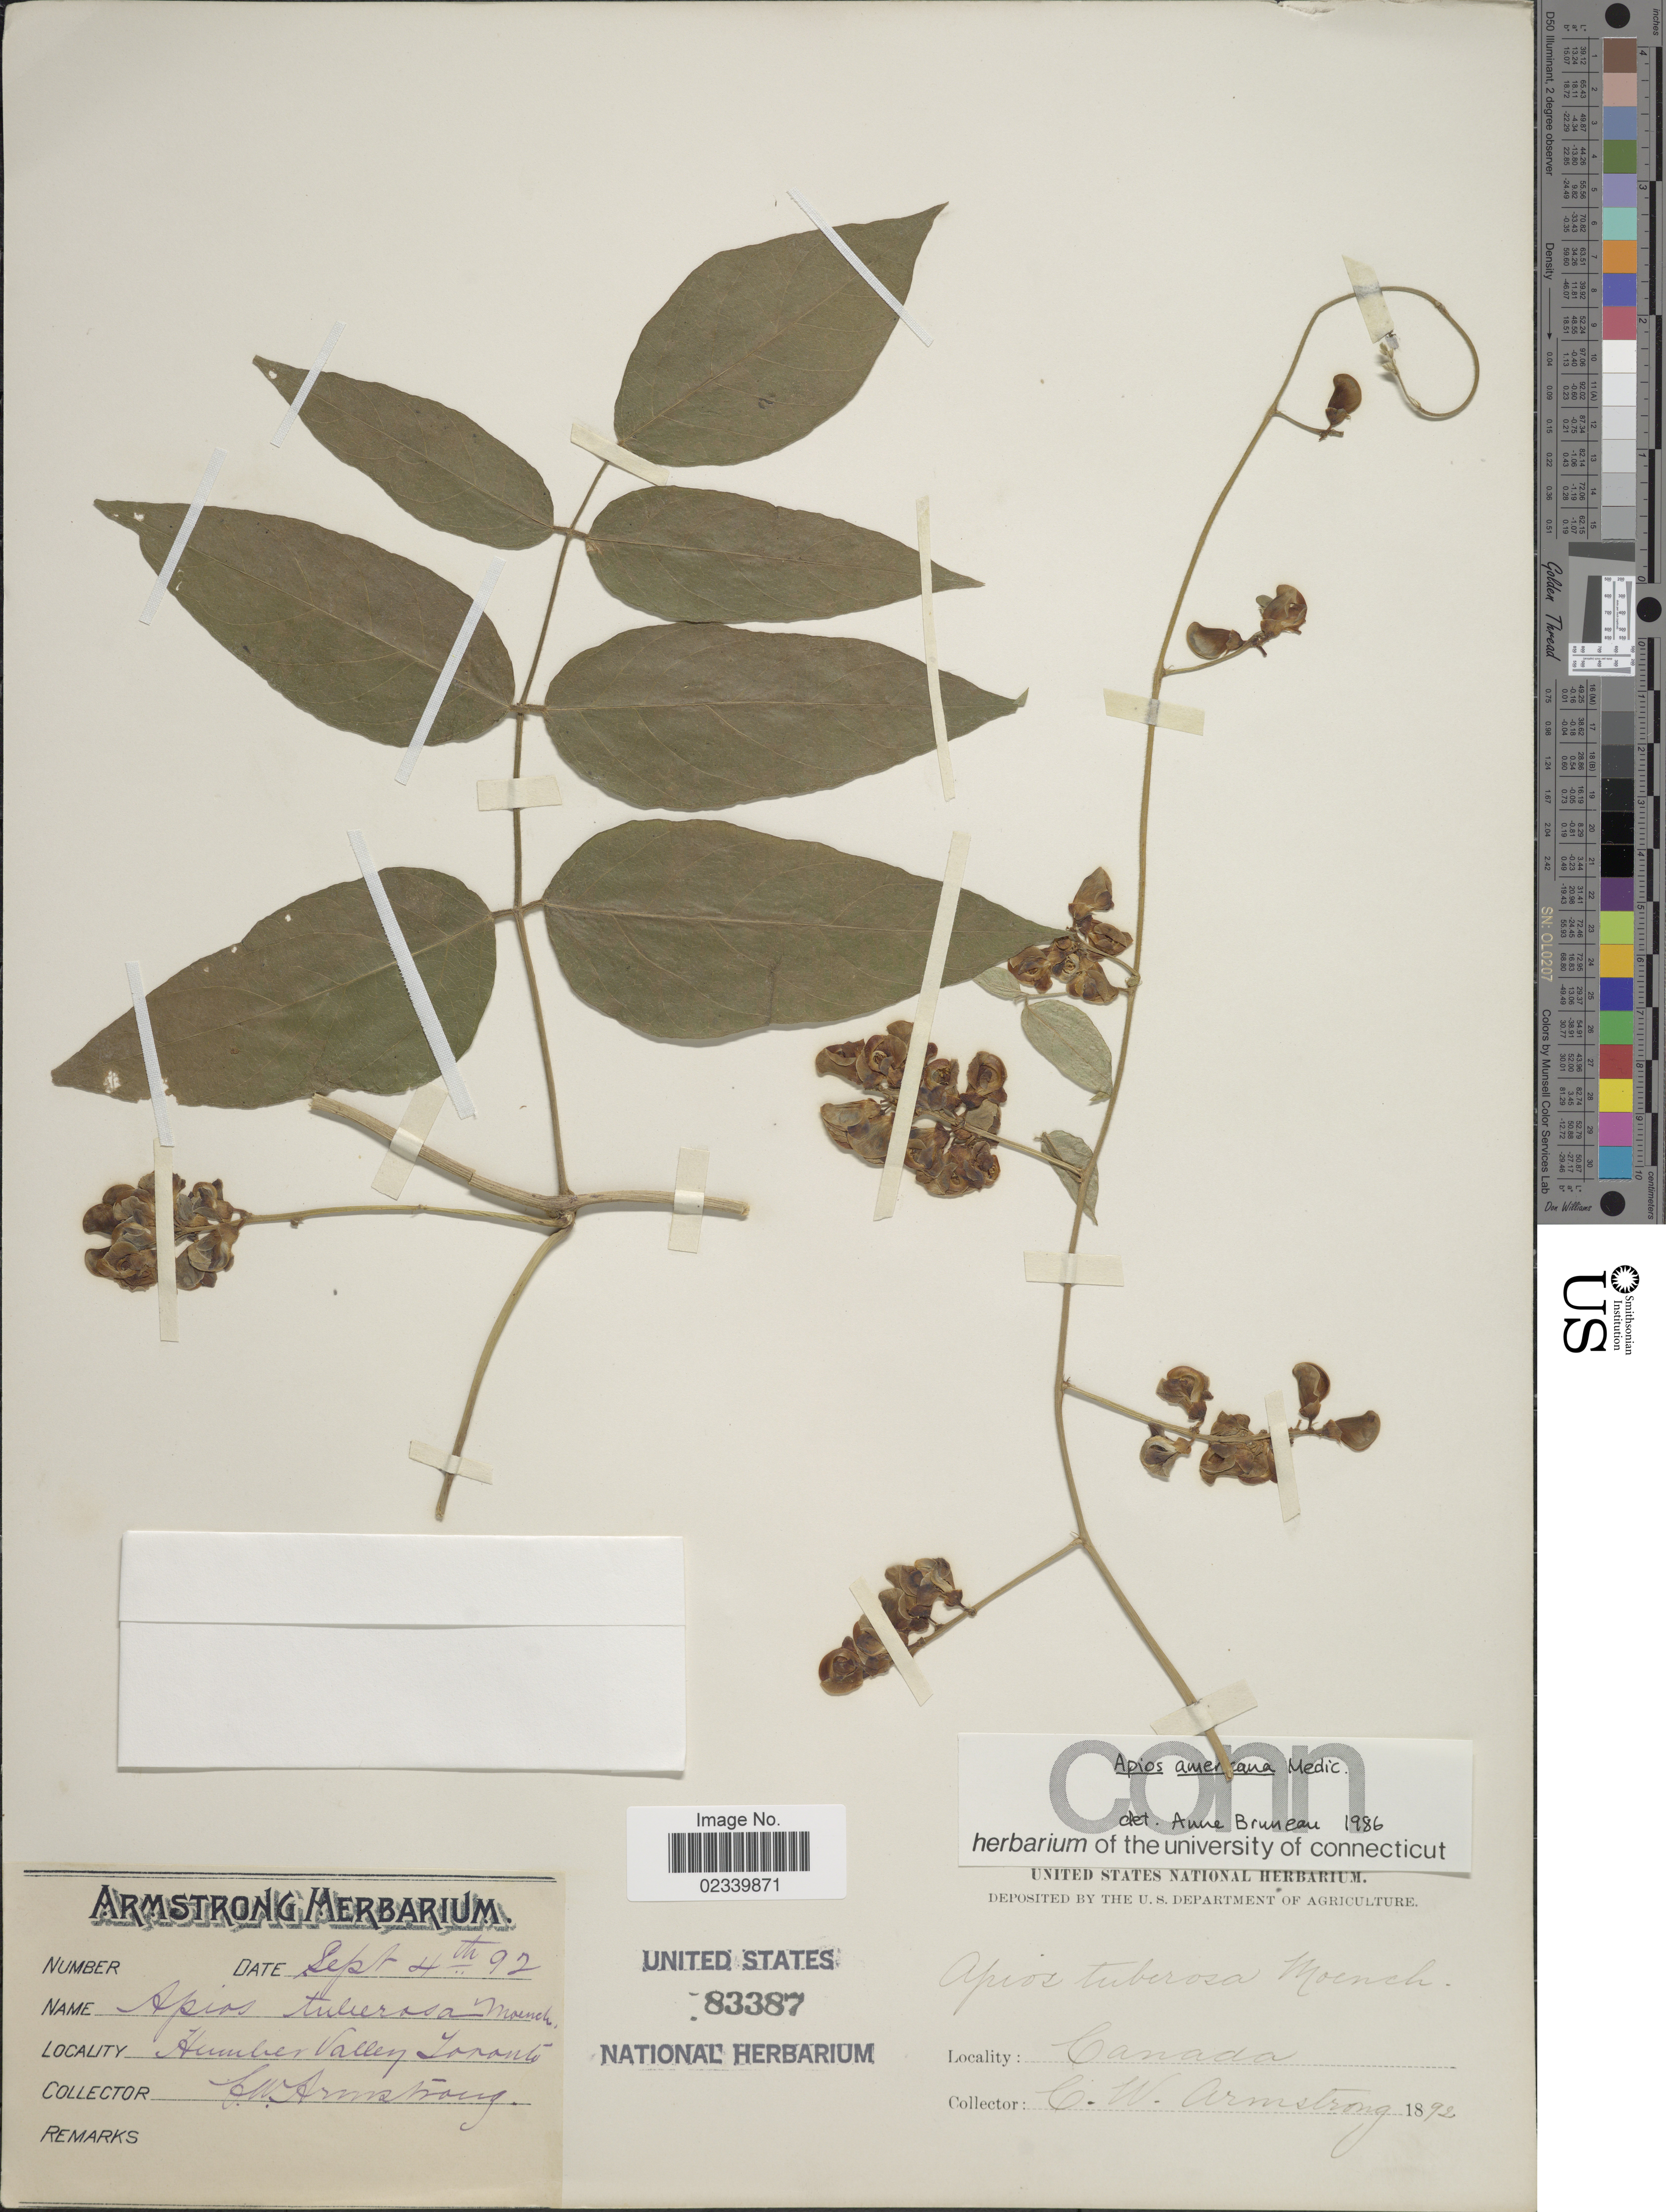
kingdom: Plantae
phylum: Tracheophyta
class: Magnoliopsida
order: Fabales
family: Fabaceae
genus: Apios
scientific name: Apios americana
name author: Medik.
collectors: C. W. Armstrong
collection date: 1892-09-04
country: Canada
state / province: Ontario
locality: Canada. humber Valley Toronto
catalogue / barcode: US 83387